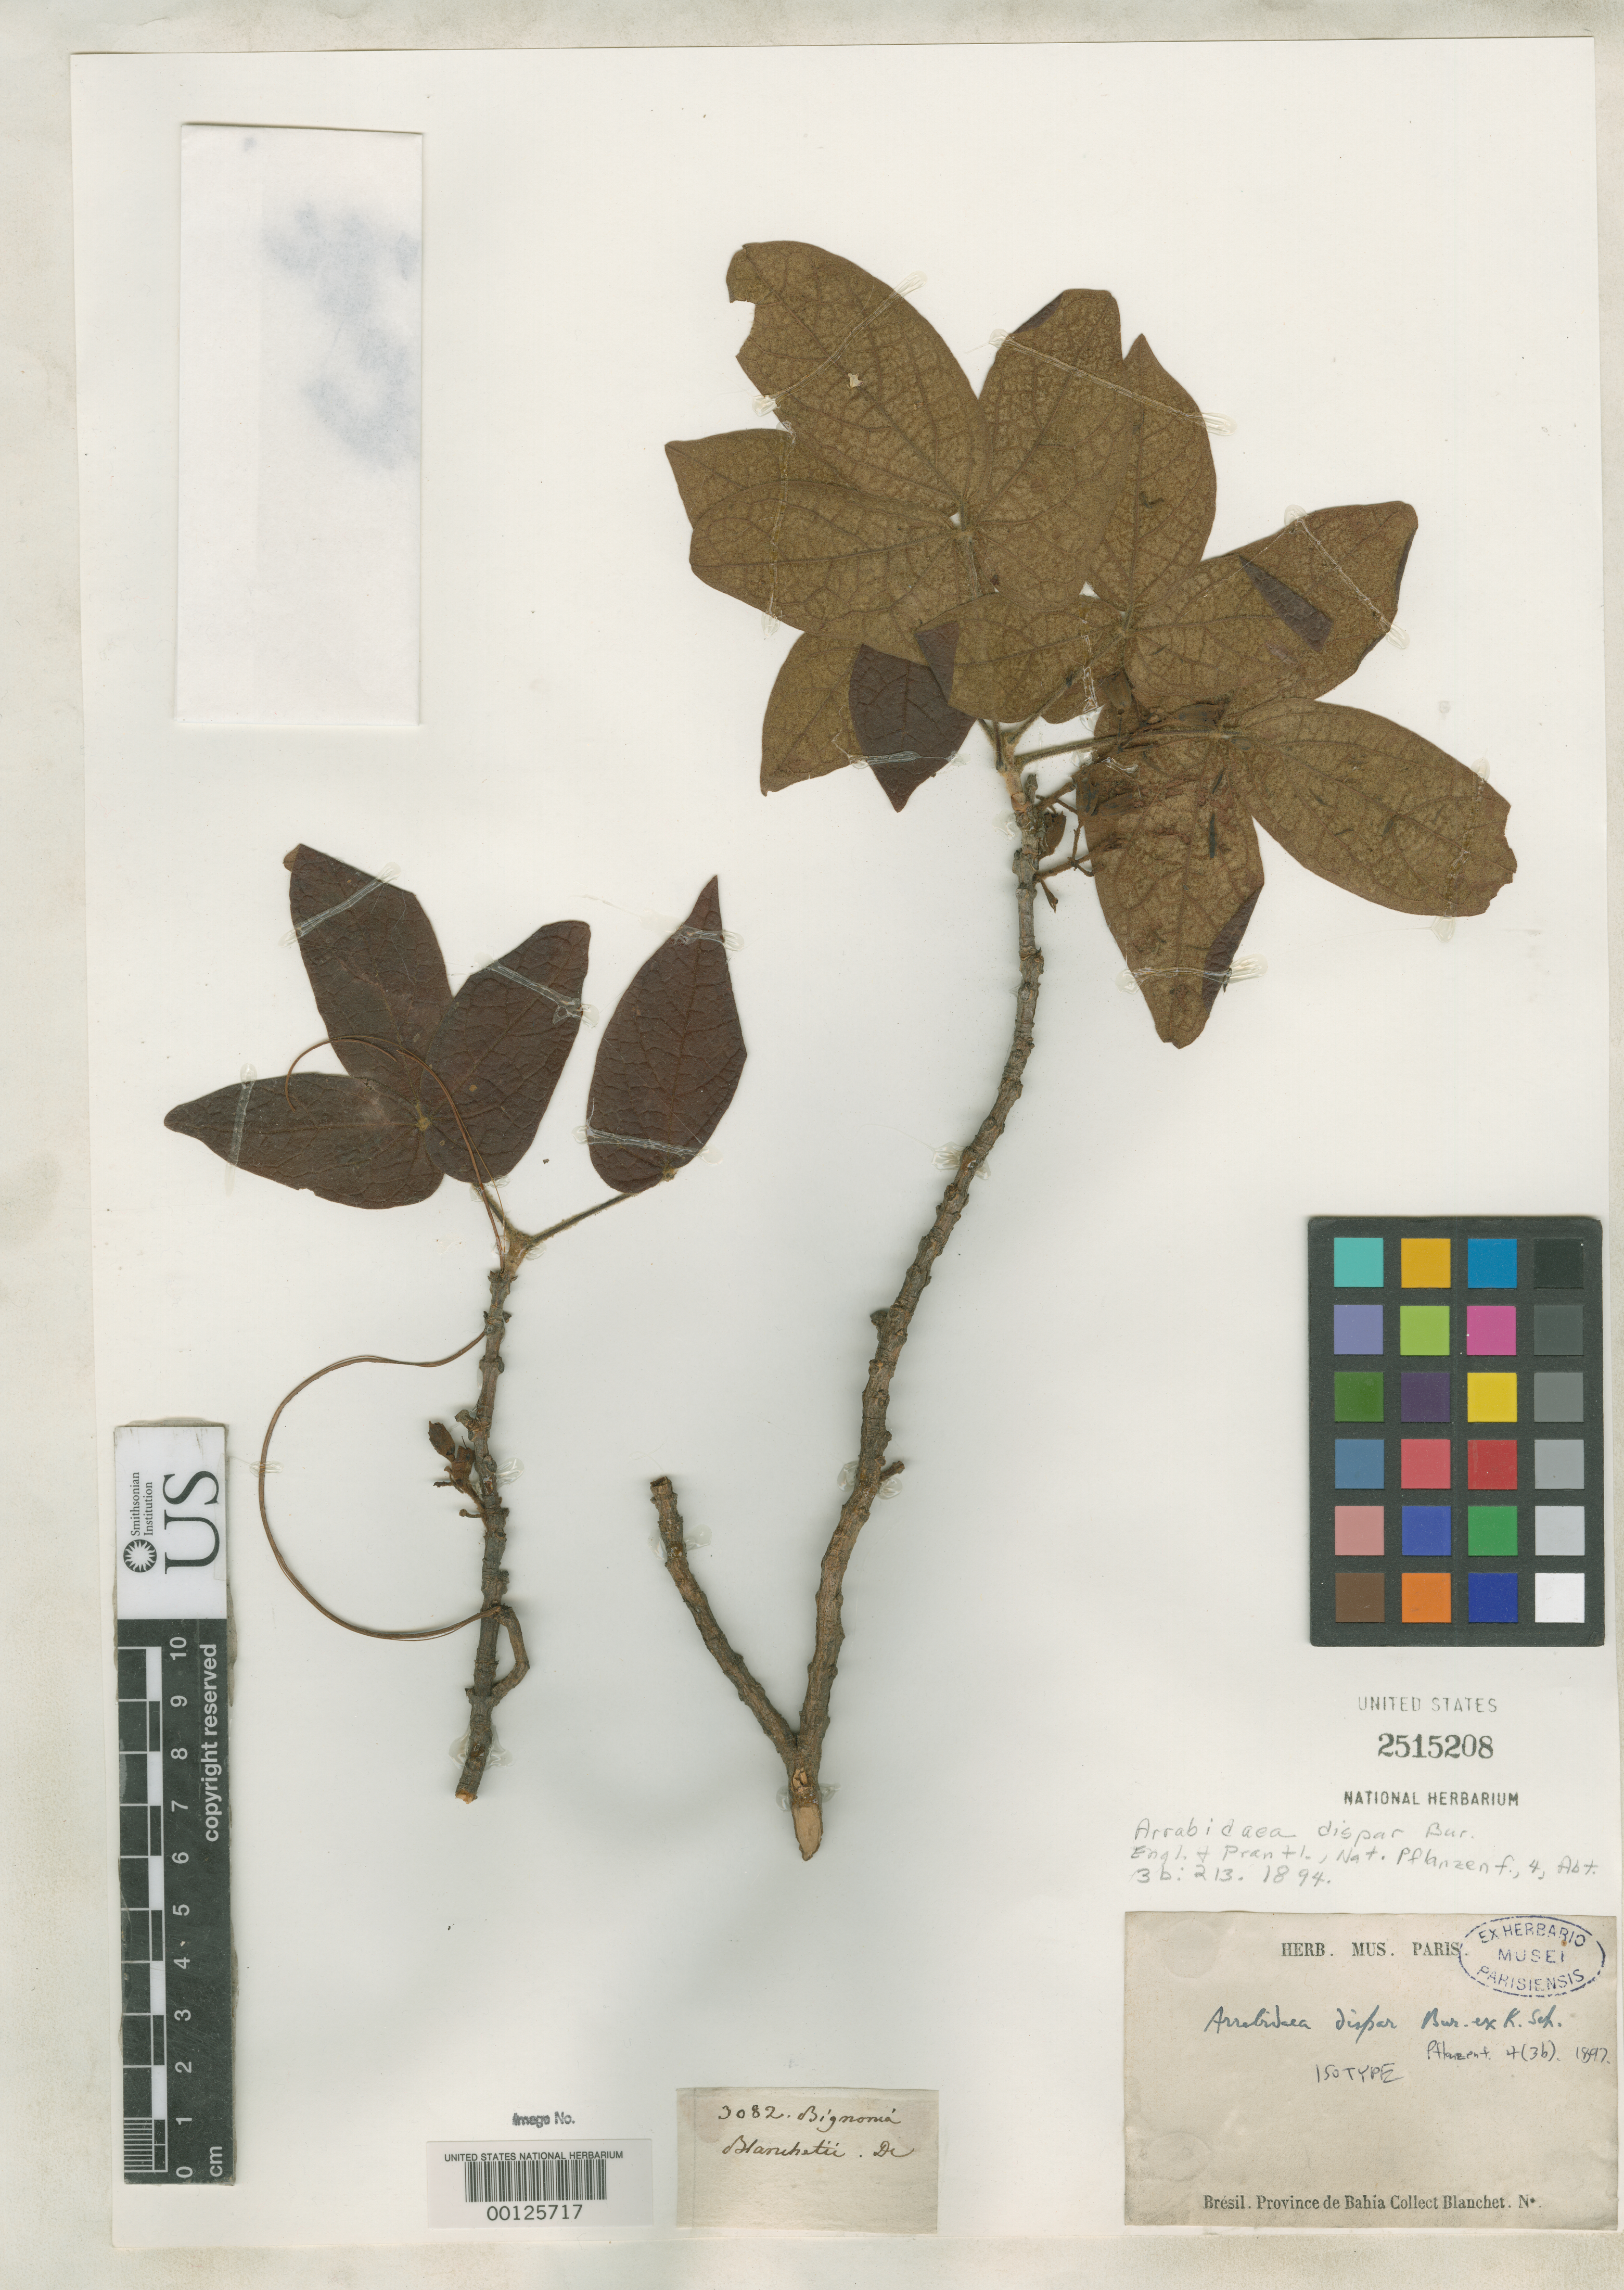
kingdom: Plantae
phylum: Tracheophyta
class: Magnoliopsida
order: Lamiales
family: Bignoniaceae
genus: Arrabidaea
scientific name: Arrabidaea dispar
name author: Bureau ex K. Schum. in Engl. & Prantl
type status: Isotype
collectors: J. Blanchet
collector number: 3082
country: Brazil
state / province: Bahia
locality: North of Esplanda city on road to Jaquera.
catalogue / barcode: US 2515208